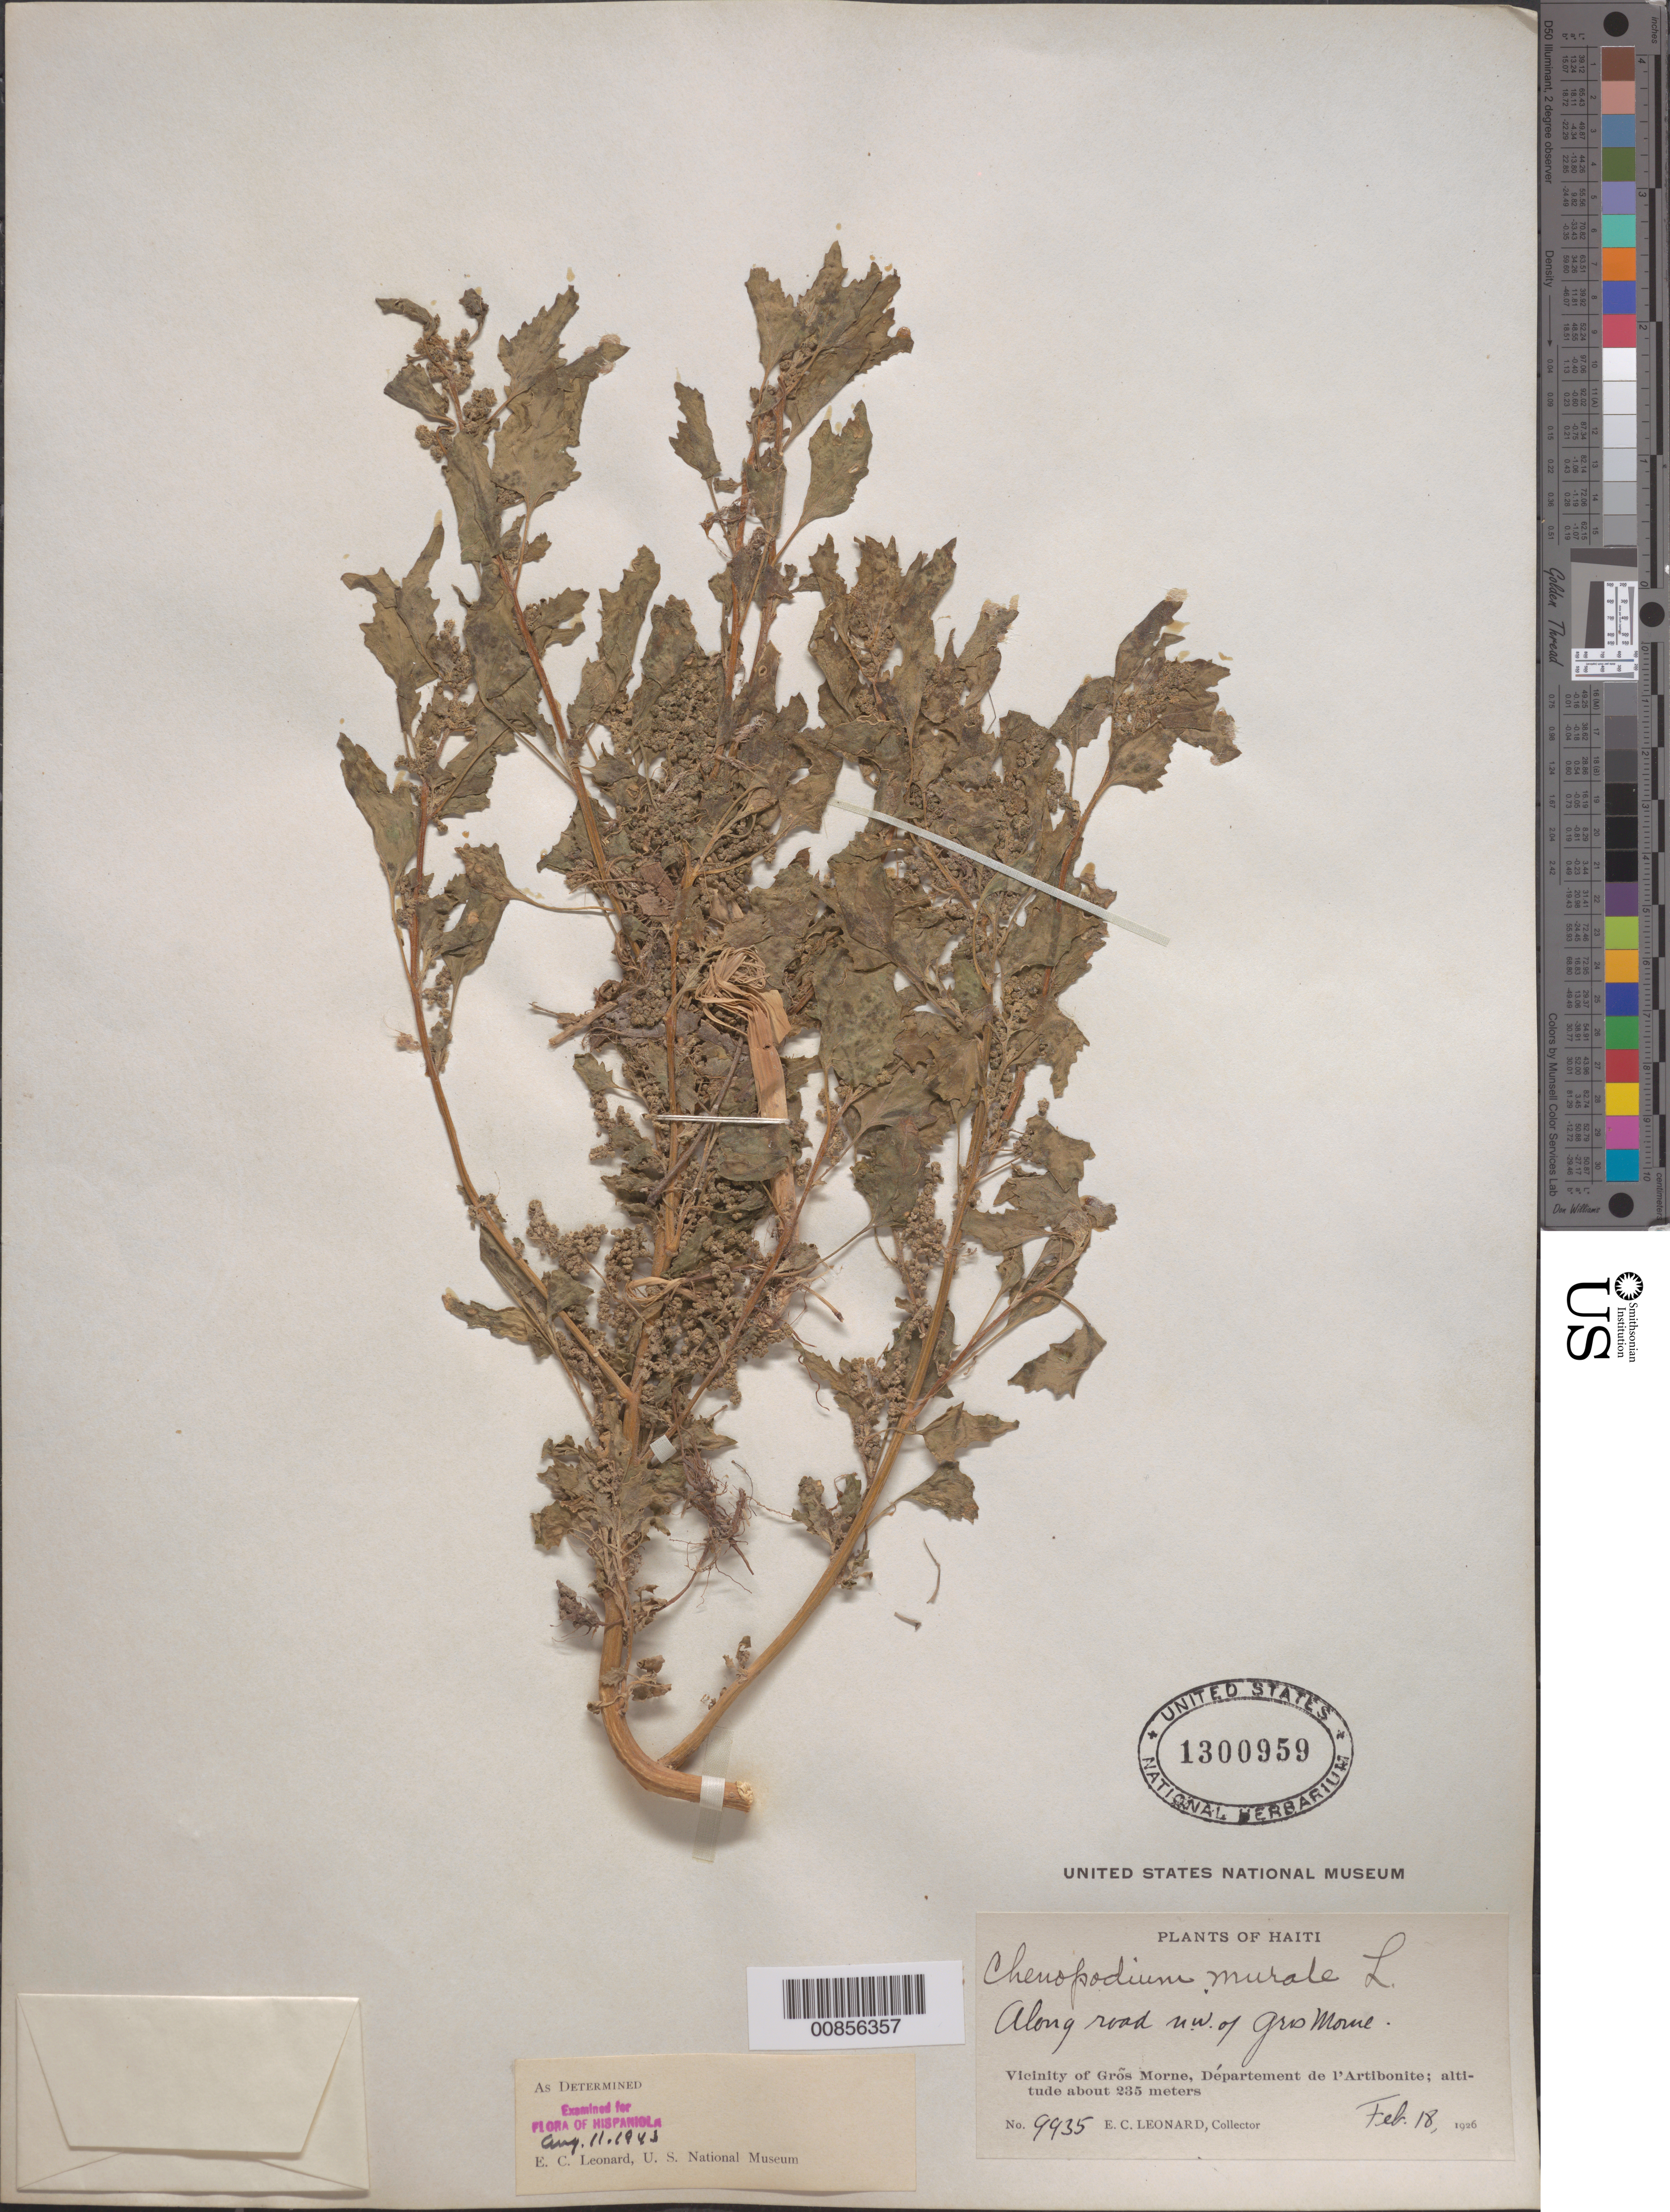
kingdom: Plantae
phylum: Tracheophyta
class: Magnoliopsida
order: Caryophyllales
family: Amaranthaceae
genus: Chenopodium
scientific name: Chenopodium murale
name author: L.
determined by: Leonard, Emery C., (US)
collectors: E. C. Leonard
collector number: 9935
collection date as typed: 18 Feb 1926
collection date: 1926-02-18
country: Haiti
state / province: Artibonite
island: Hispaniola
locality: Vicinity of Gros Morne. Along road NW of Gros Morne.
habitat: Along road.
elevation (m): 235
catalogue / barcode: US 1300959